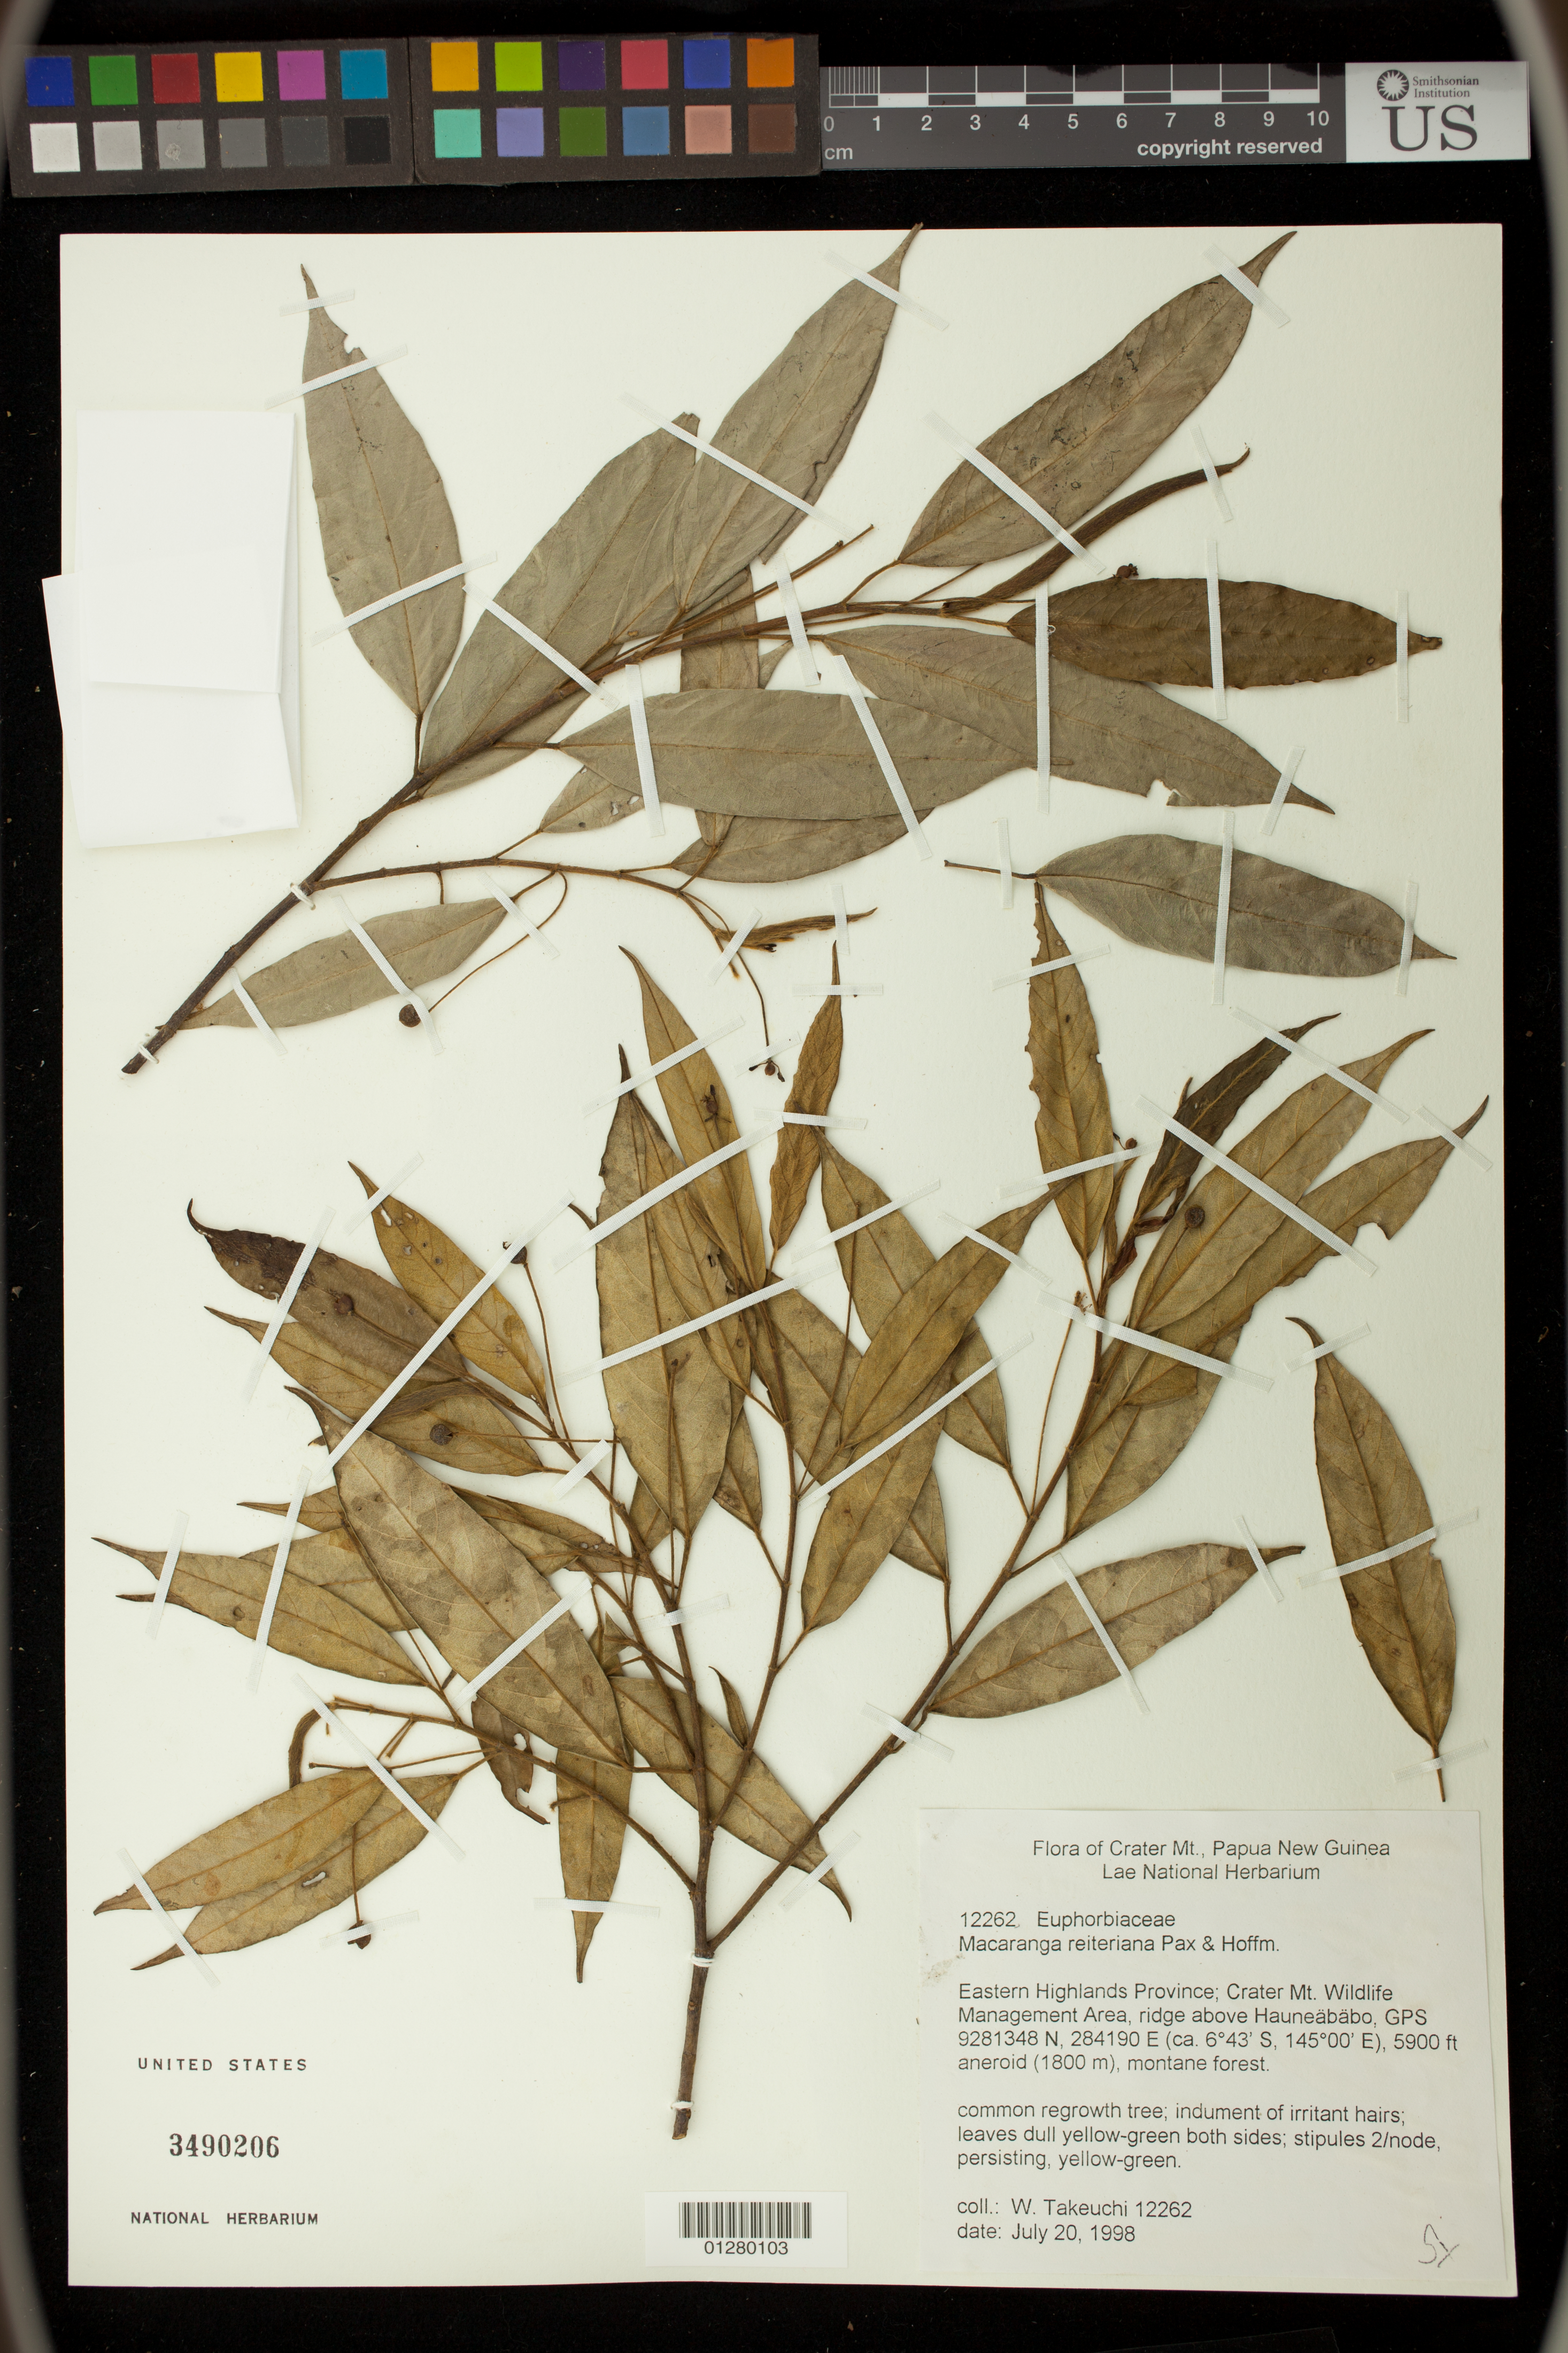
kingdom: Plantae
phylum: Tracheophyta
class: Magnoliopsida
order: Malpighiales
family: Euphorbiaceae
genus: Macaranga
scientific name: Macaranga reiteriana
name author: Pax & K. Hoffm.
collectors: W. Takeuchi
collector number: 12262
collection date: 1998-07-20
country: Papua New Guinea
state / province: Eastern Highlands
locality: Crater Mt. Wildlife Management Area, ridge above Hauneababo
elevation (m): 1798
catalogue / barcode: US 3490206